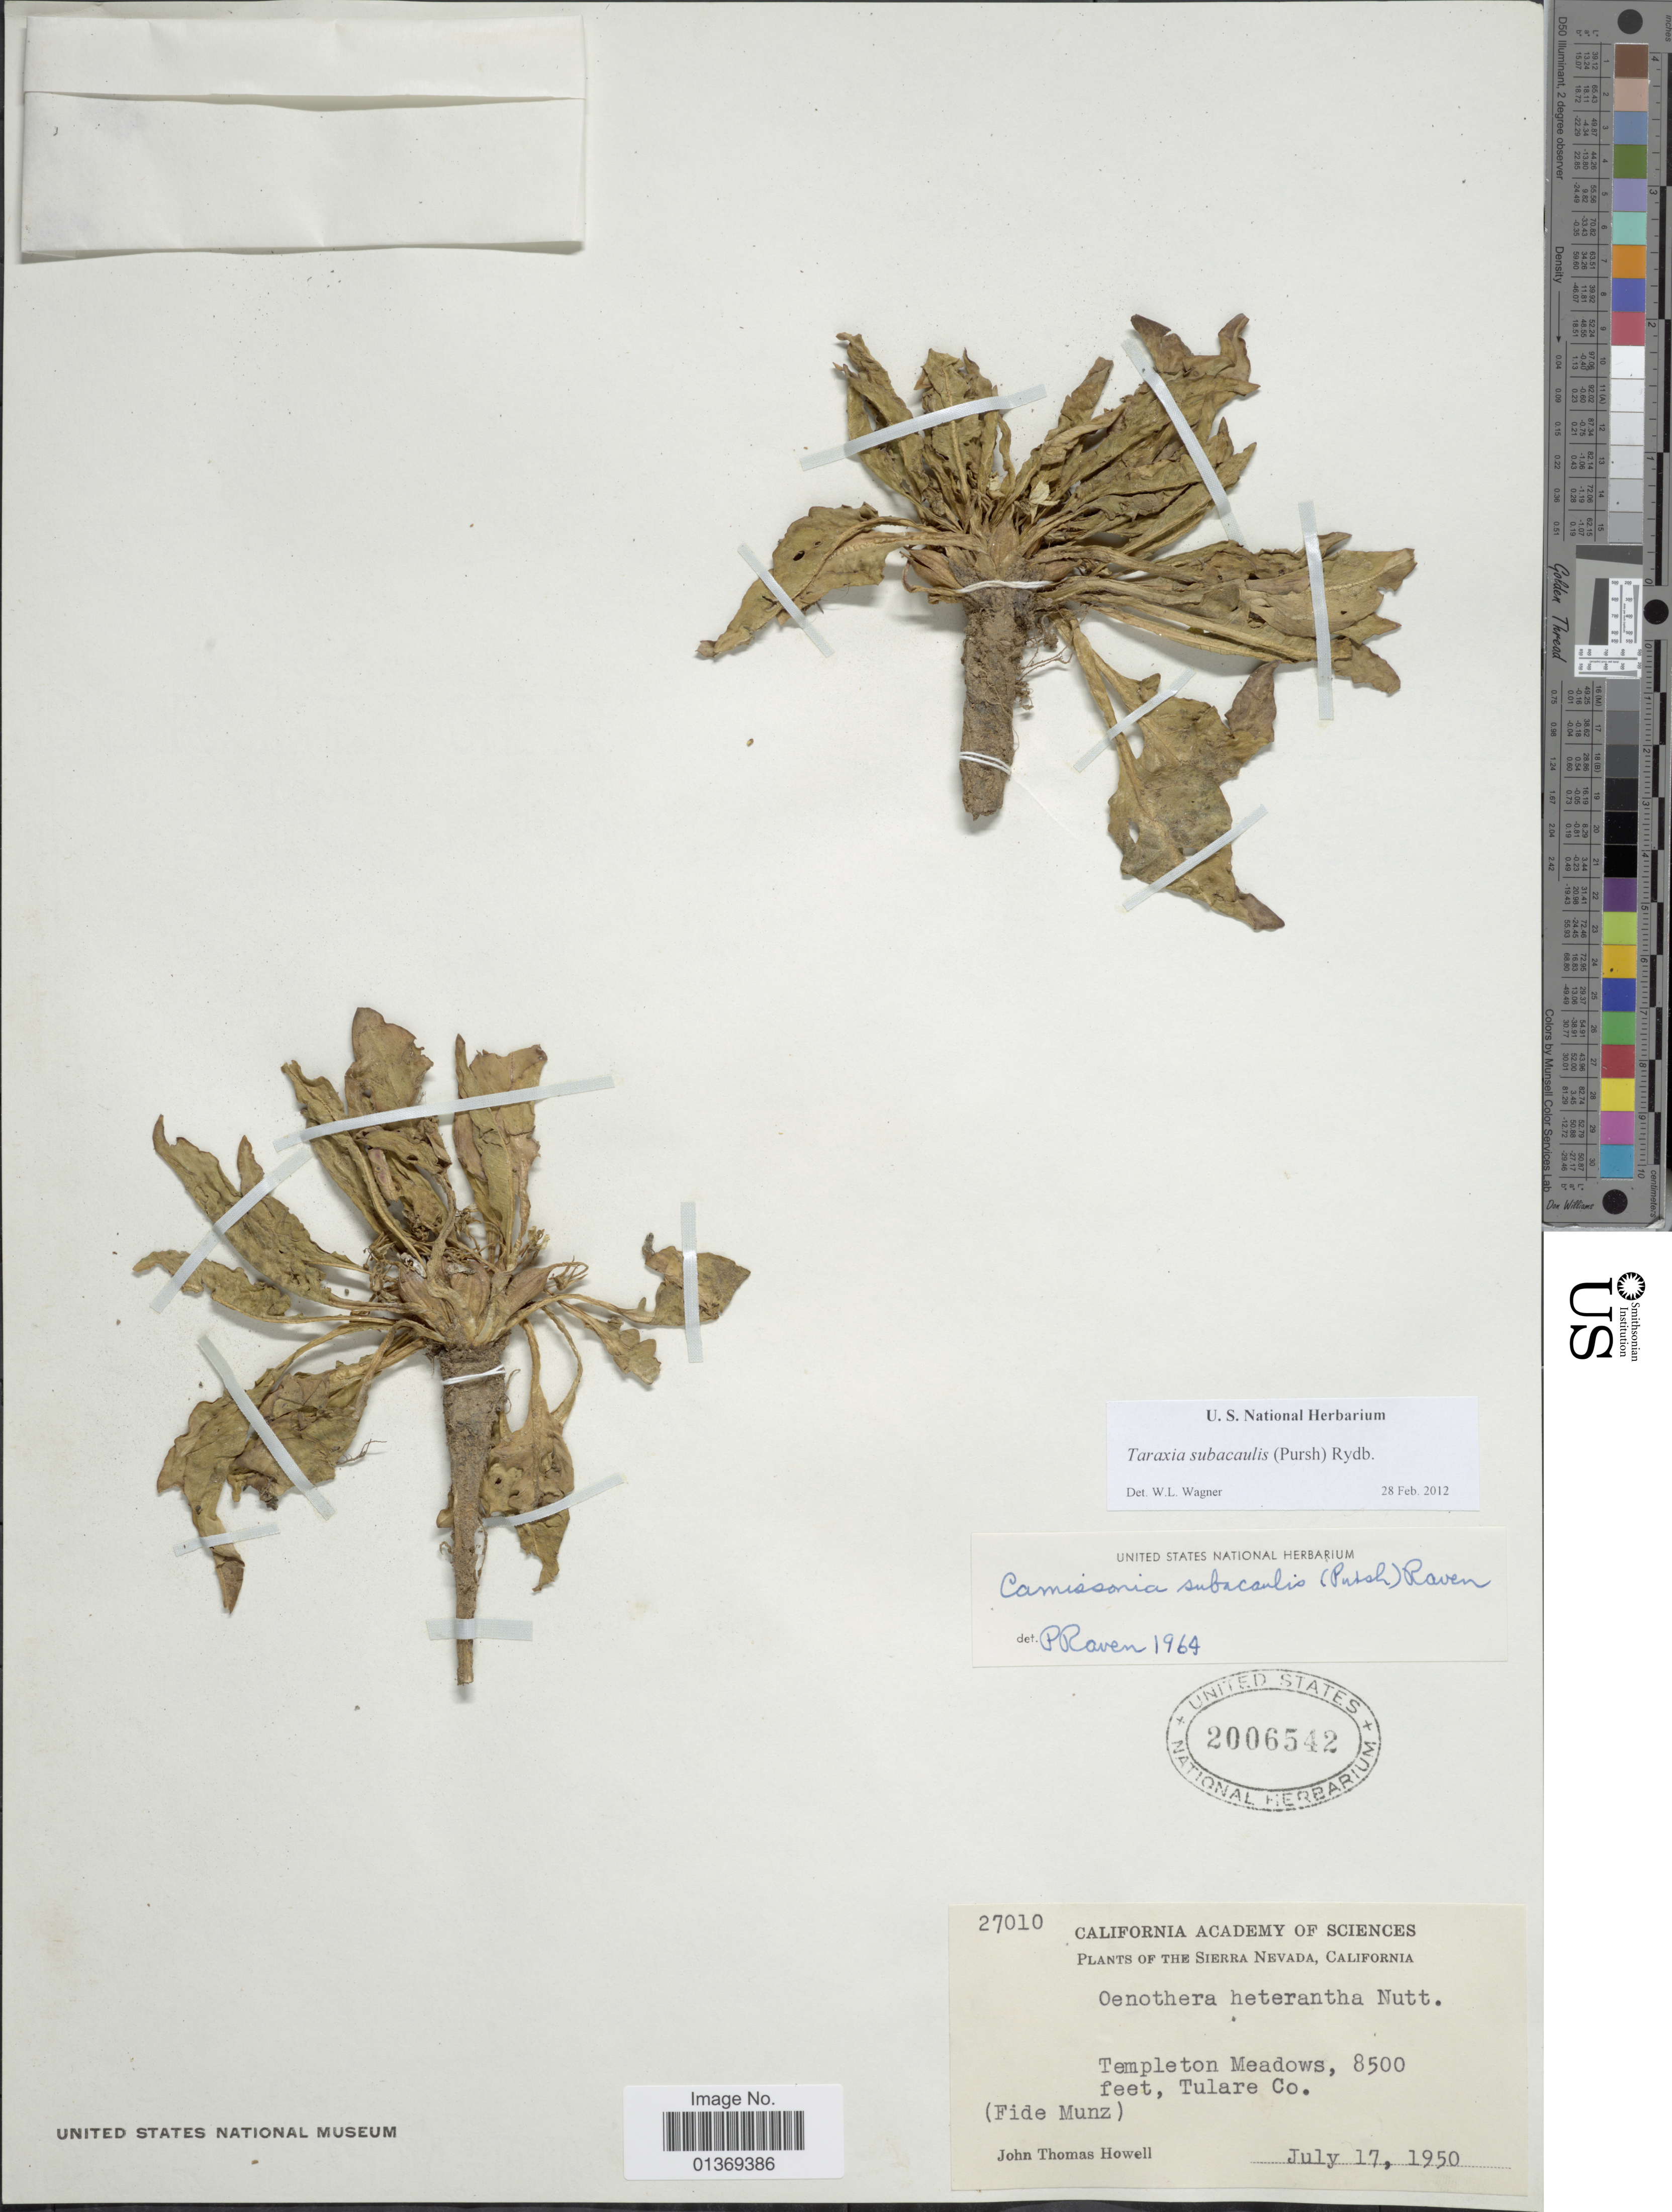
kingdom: Plantae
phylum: Tracheophyta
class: Magnoliopsida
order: Myrtales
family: Onagraceae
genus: Taraxia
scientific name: Taraxia subacaulis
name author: (Pursh) Rydb.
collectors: J. T. Howell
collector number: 27010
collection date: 1950-07-17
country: United States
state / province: California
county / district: Tulare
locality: Sierra Nevada, Templeton Meadows, Tulare Co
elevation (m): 2591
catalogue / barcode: US 2006542